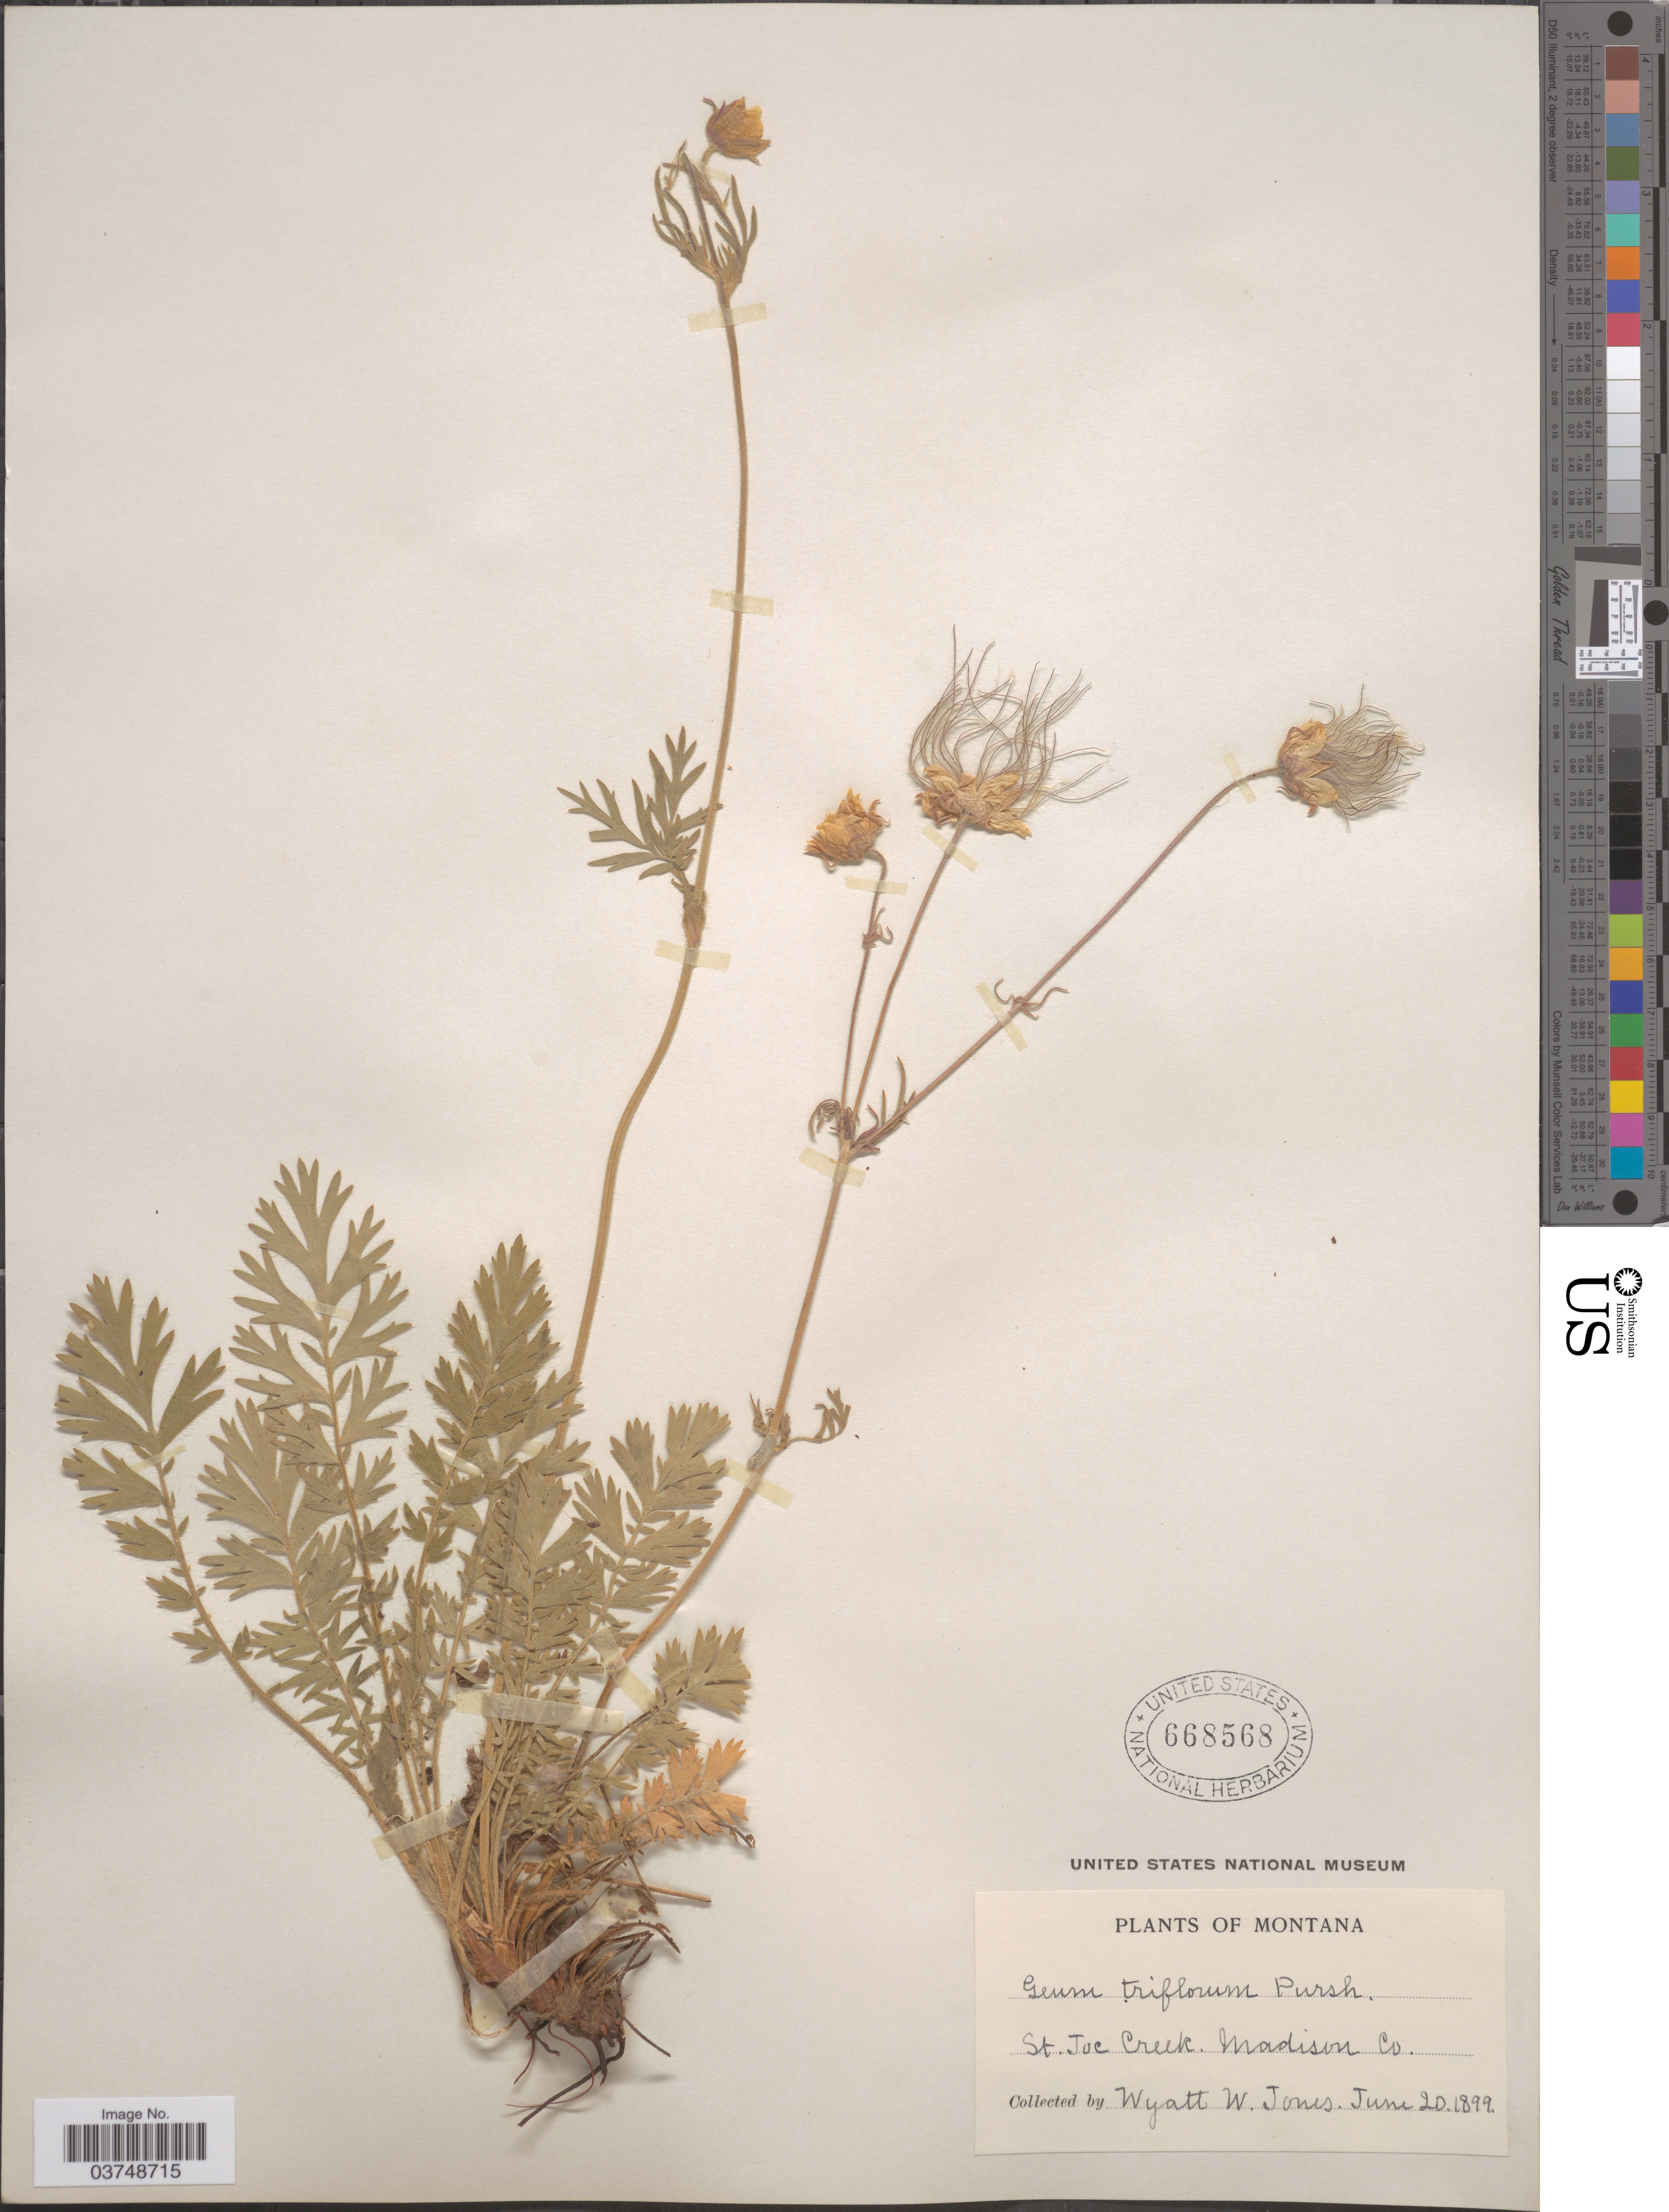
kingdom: Plantae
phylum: Tracheophyta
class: Magnoliopsida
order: Rosales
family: Rosaceae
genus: Geum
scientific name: Geum triflorum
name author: Pursh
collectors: W. W. Jones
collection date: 1899-06-20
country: United States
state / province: Montana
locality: St. Joe Creek. Madison Co.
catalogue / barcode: US 668568